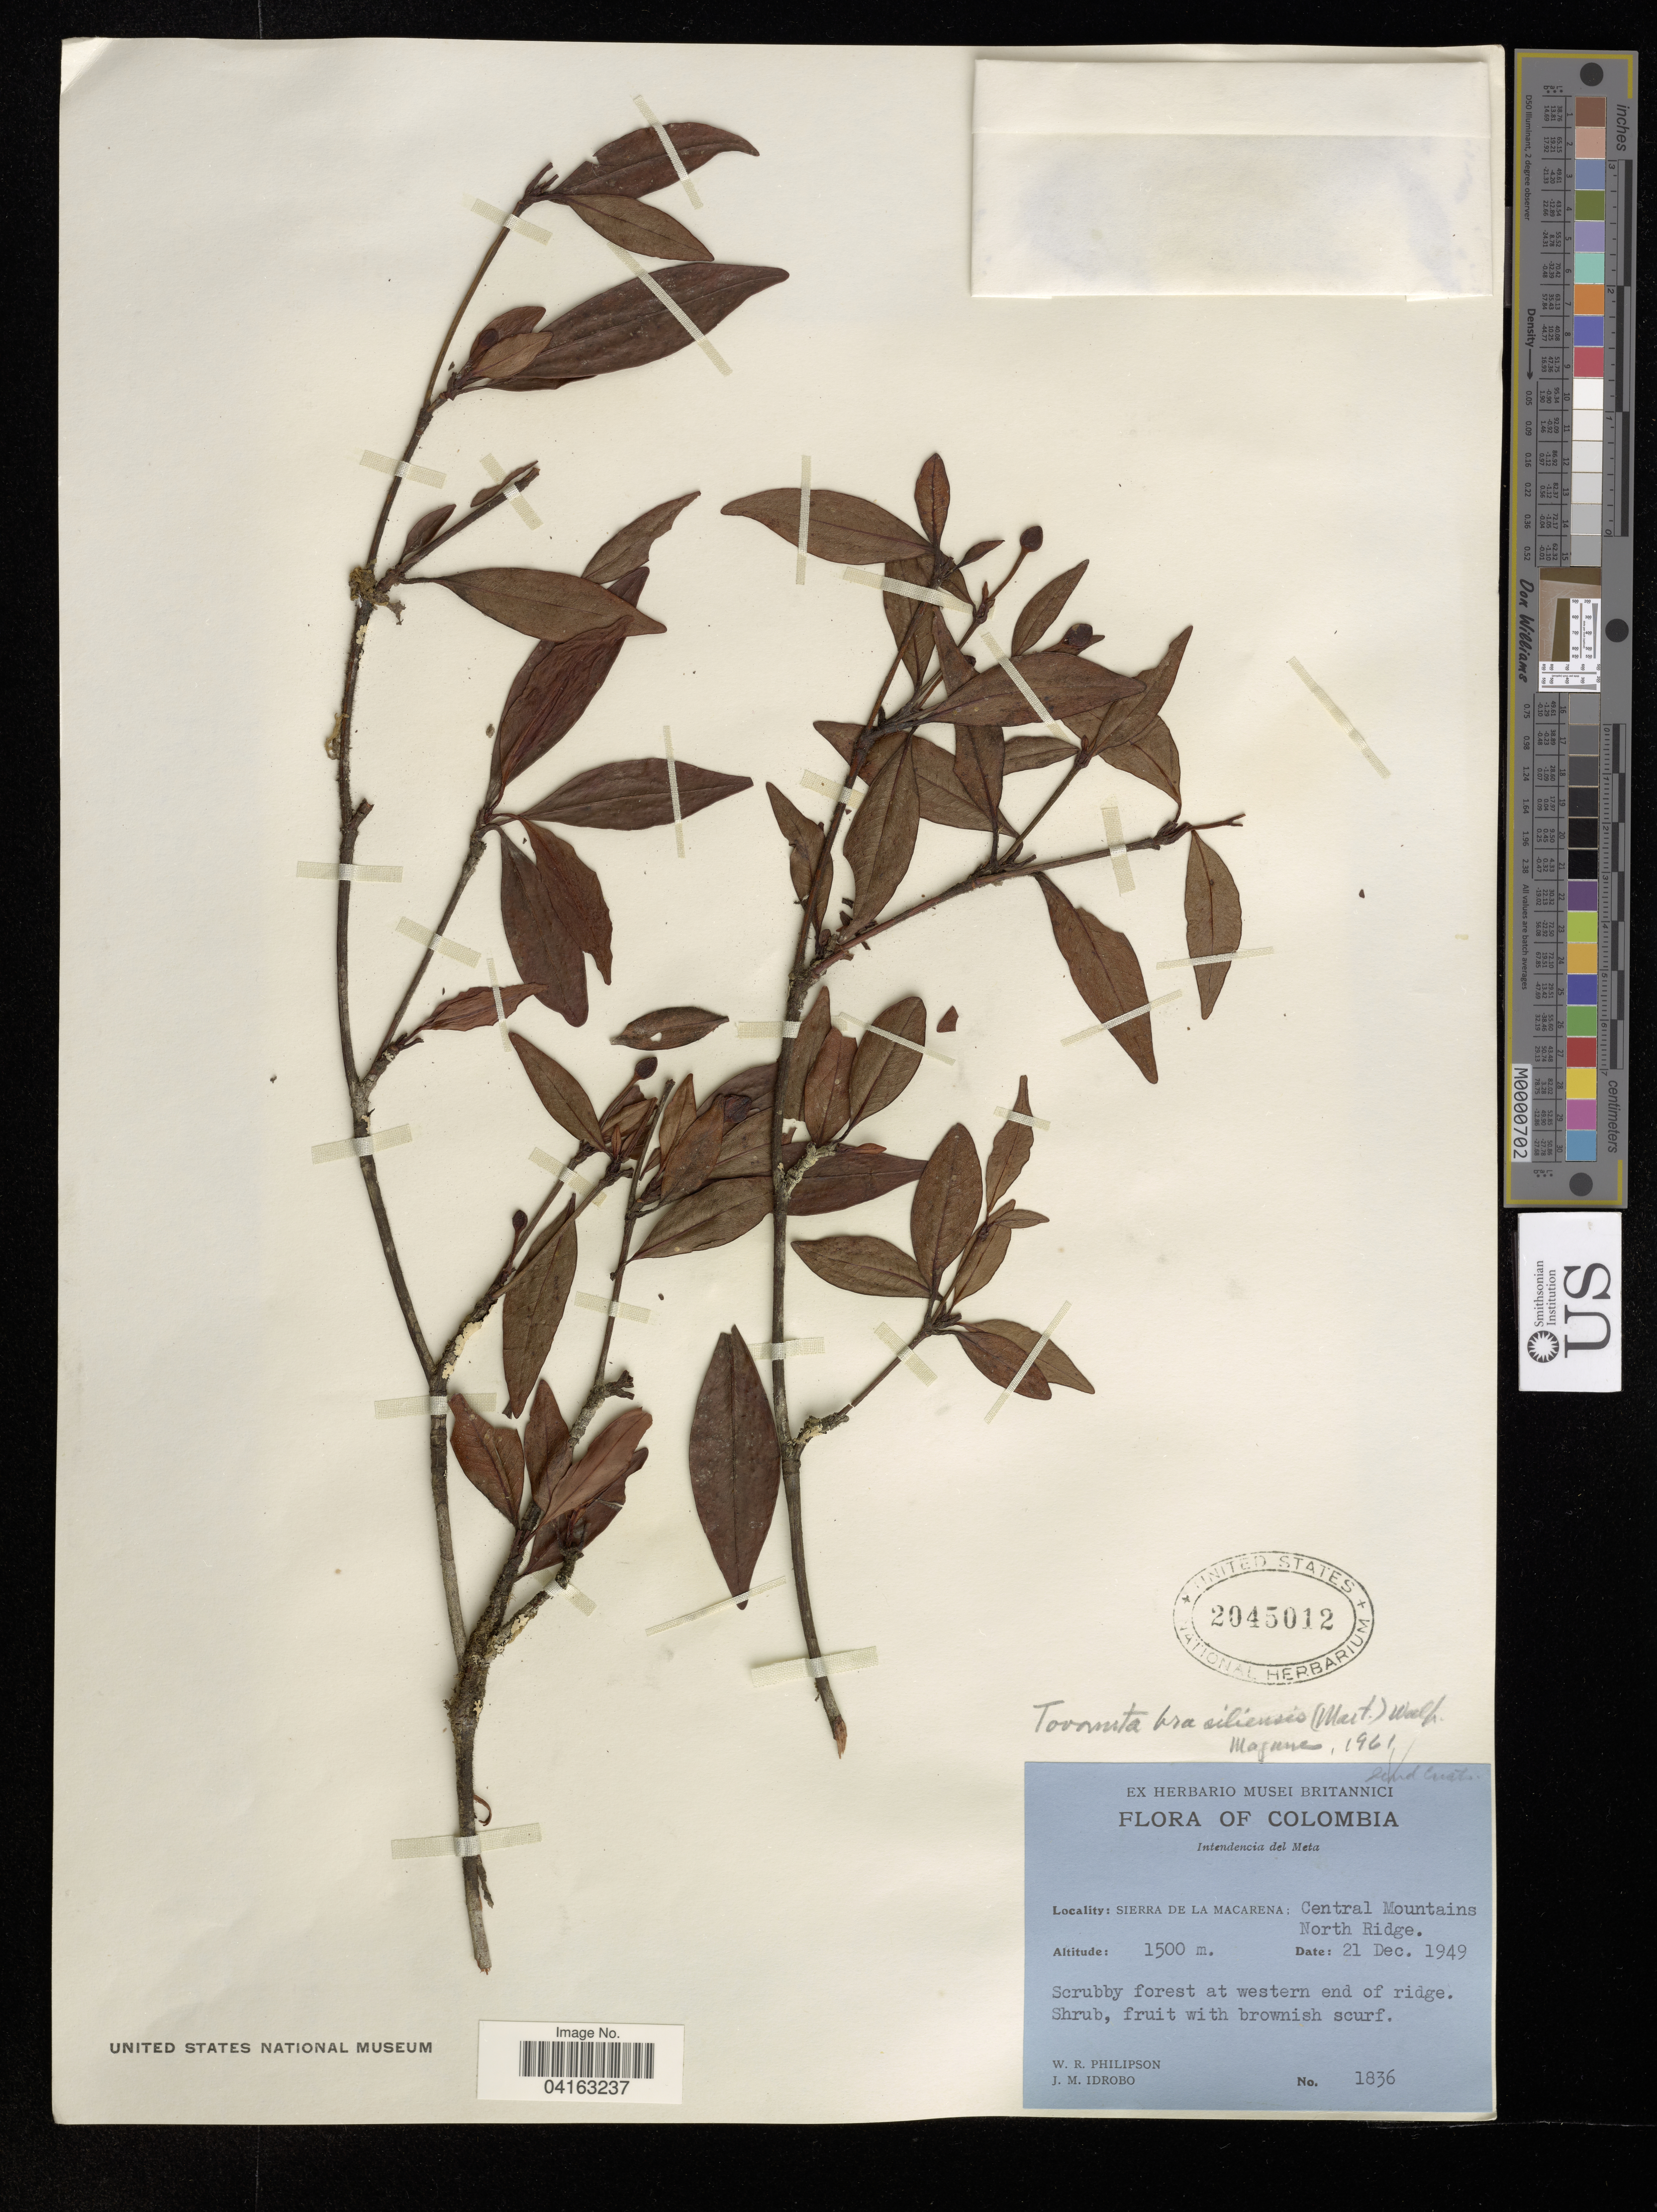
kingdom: Plantae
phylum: Tracheophyta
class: Magnoliopsida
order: Malpighiales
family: Clusiaceae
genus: Tovomita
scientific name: Tovomita brasiliensis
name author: (Mart.) Walp.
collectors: W. R. Philipson & J. Idrobo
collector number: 1836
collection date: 1949-12-21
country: Colombia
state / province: Meta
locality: Intendencia del Meta. Sierra de La Macarena; Central Mountains North Ridge.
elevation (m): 1500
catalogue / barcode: US 2045012